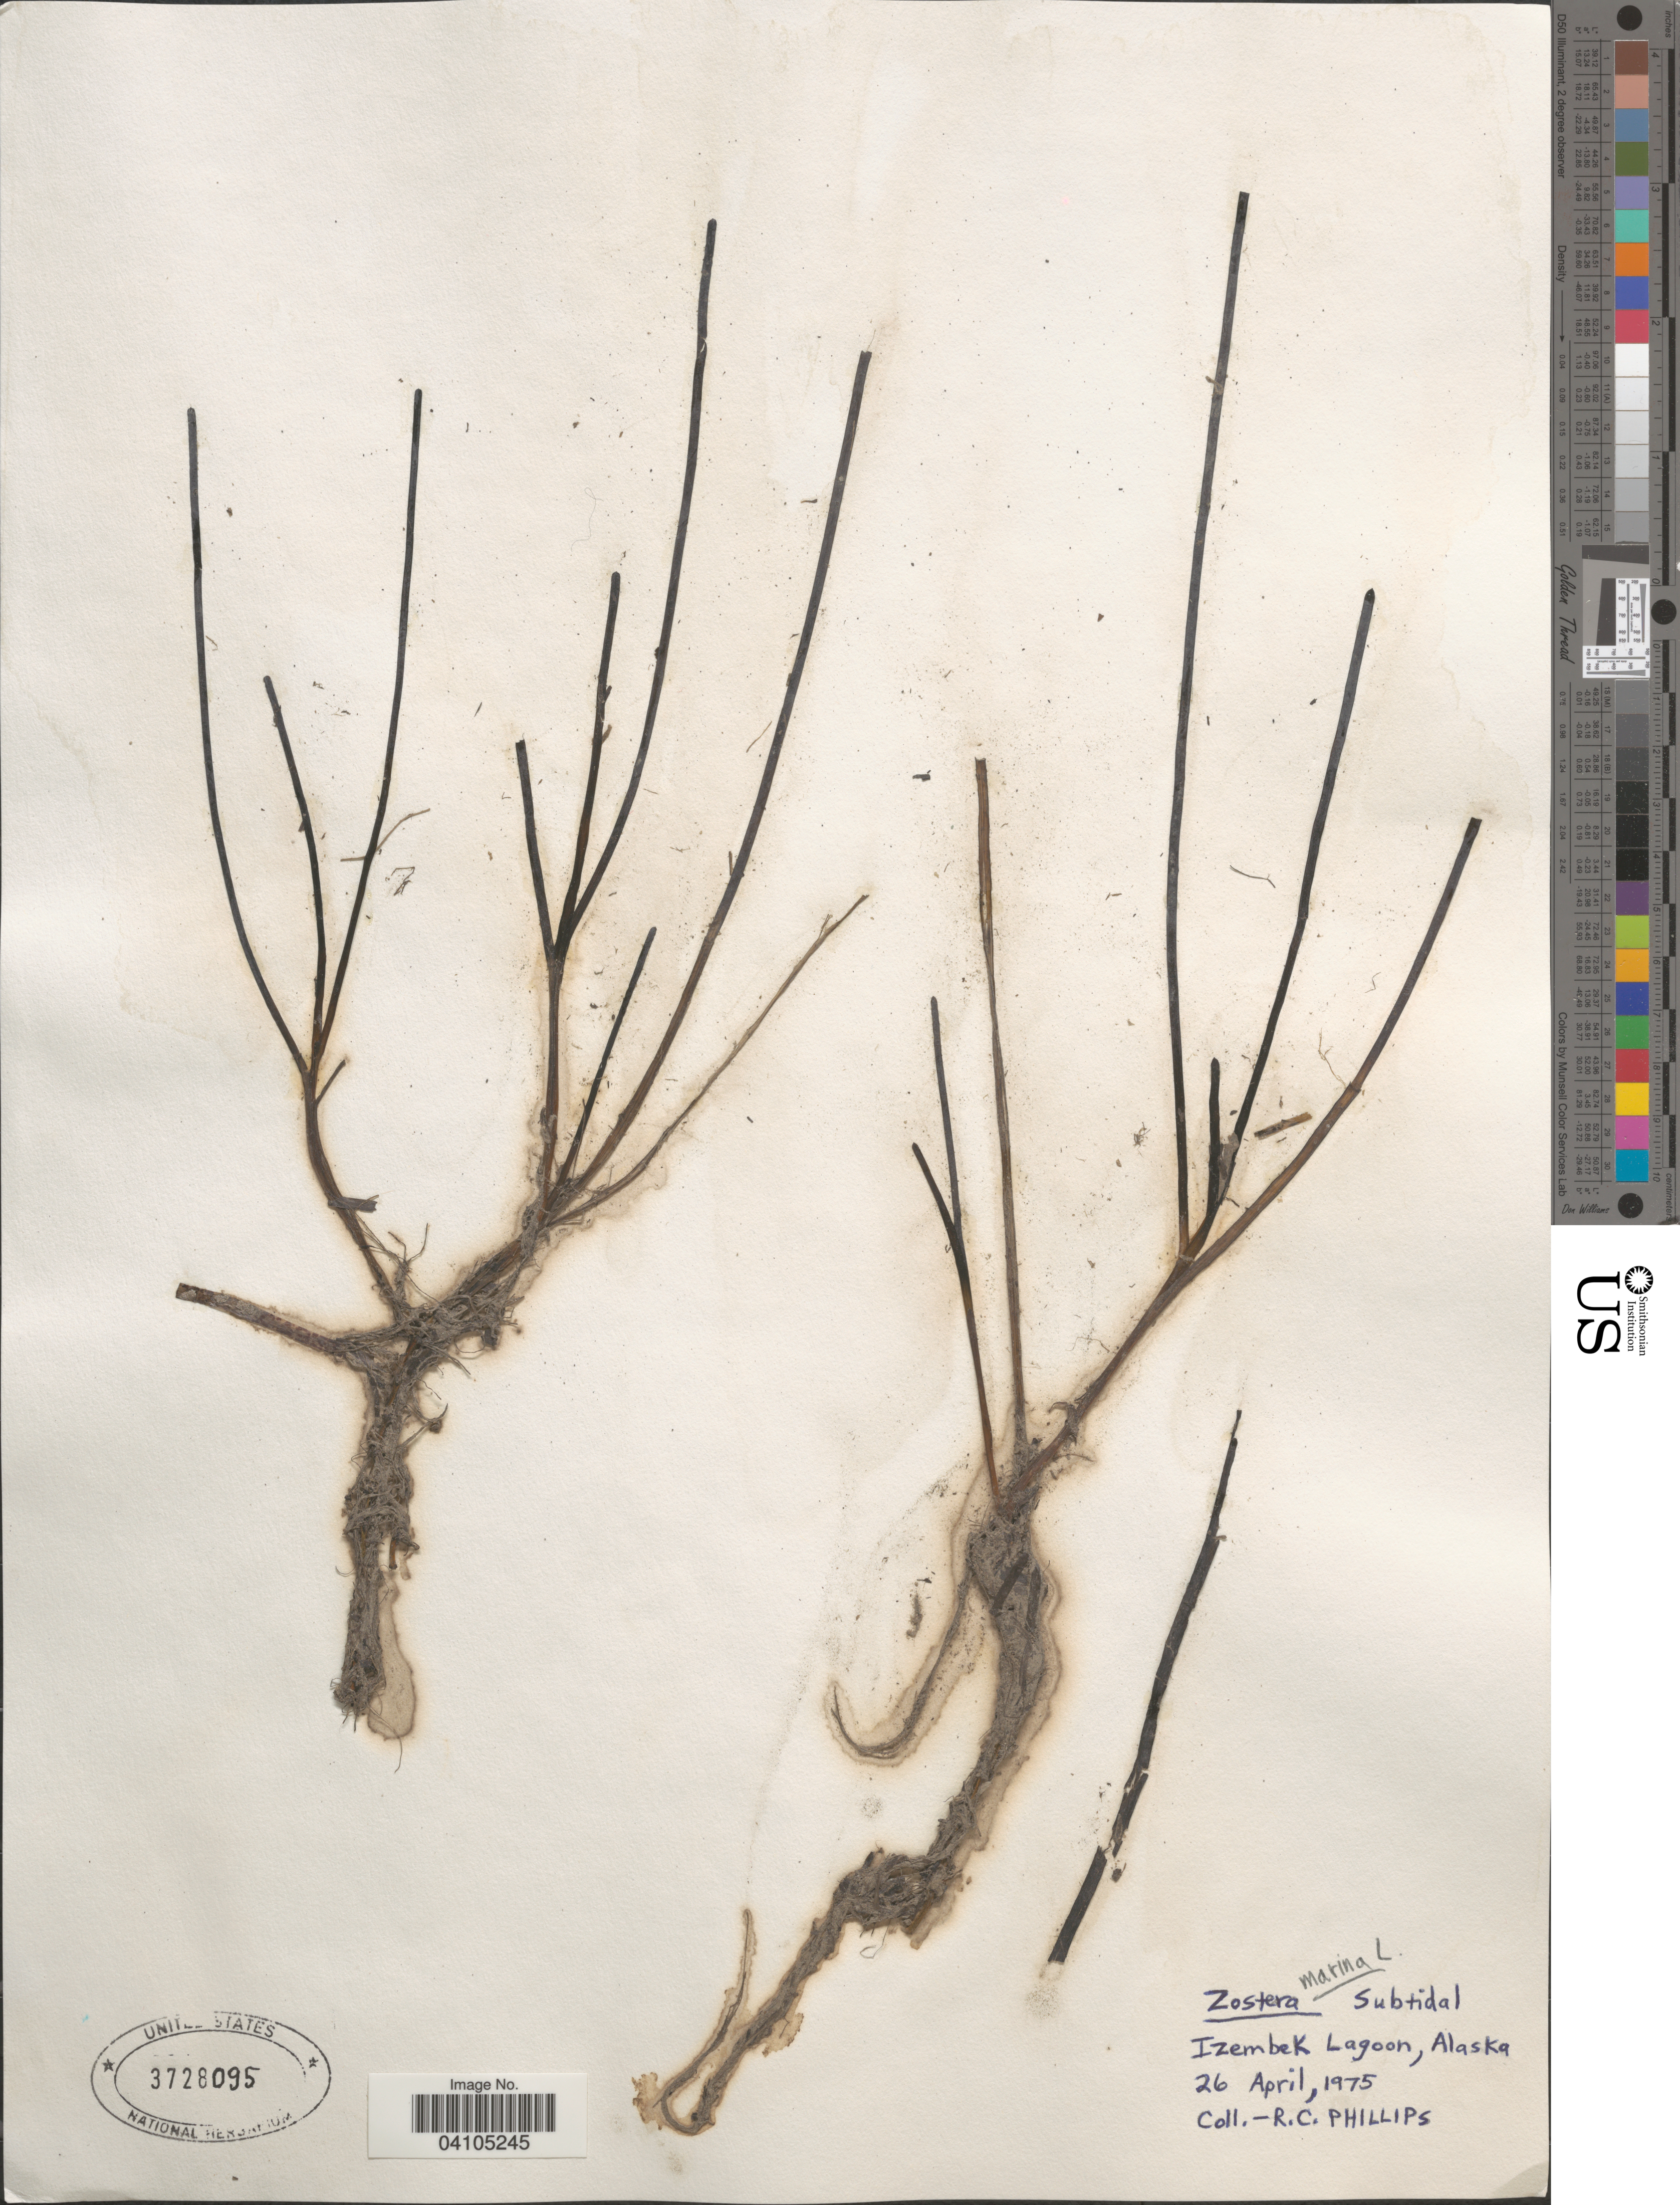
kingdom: Plantae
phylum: Tracheophyta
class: Liliopsida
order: Alismatales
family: Zosteraceae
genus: Zostera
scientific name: Zostera marina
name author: L.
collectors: R. C. Phillips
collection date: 1975-04-26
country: United States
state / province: Alaska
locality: Izembek Lagoon.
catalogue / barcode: US 3728095